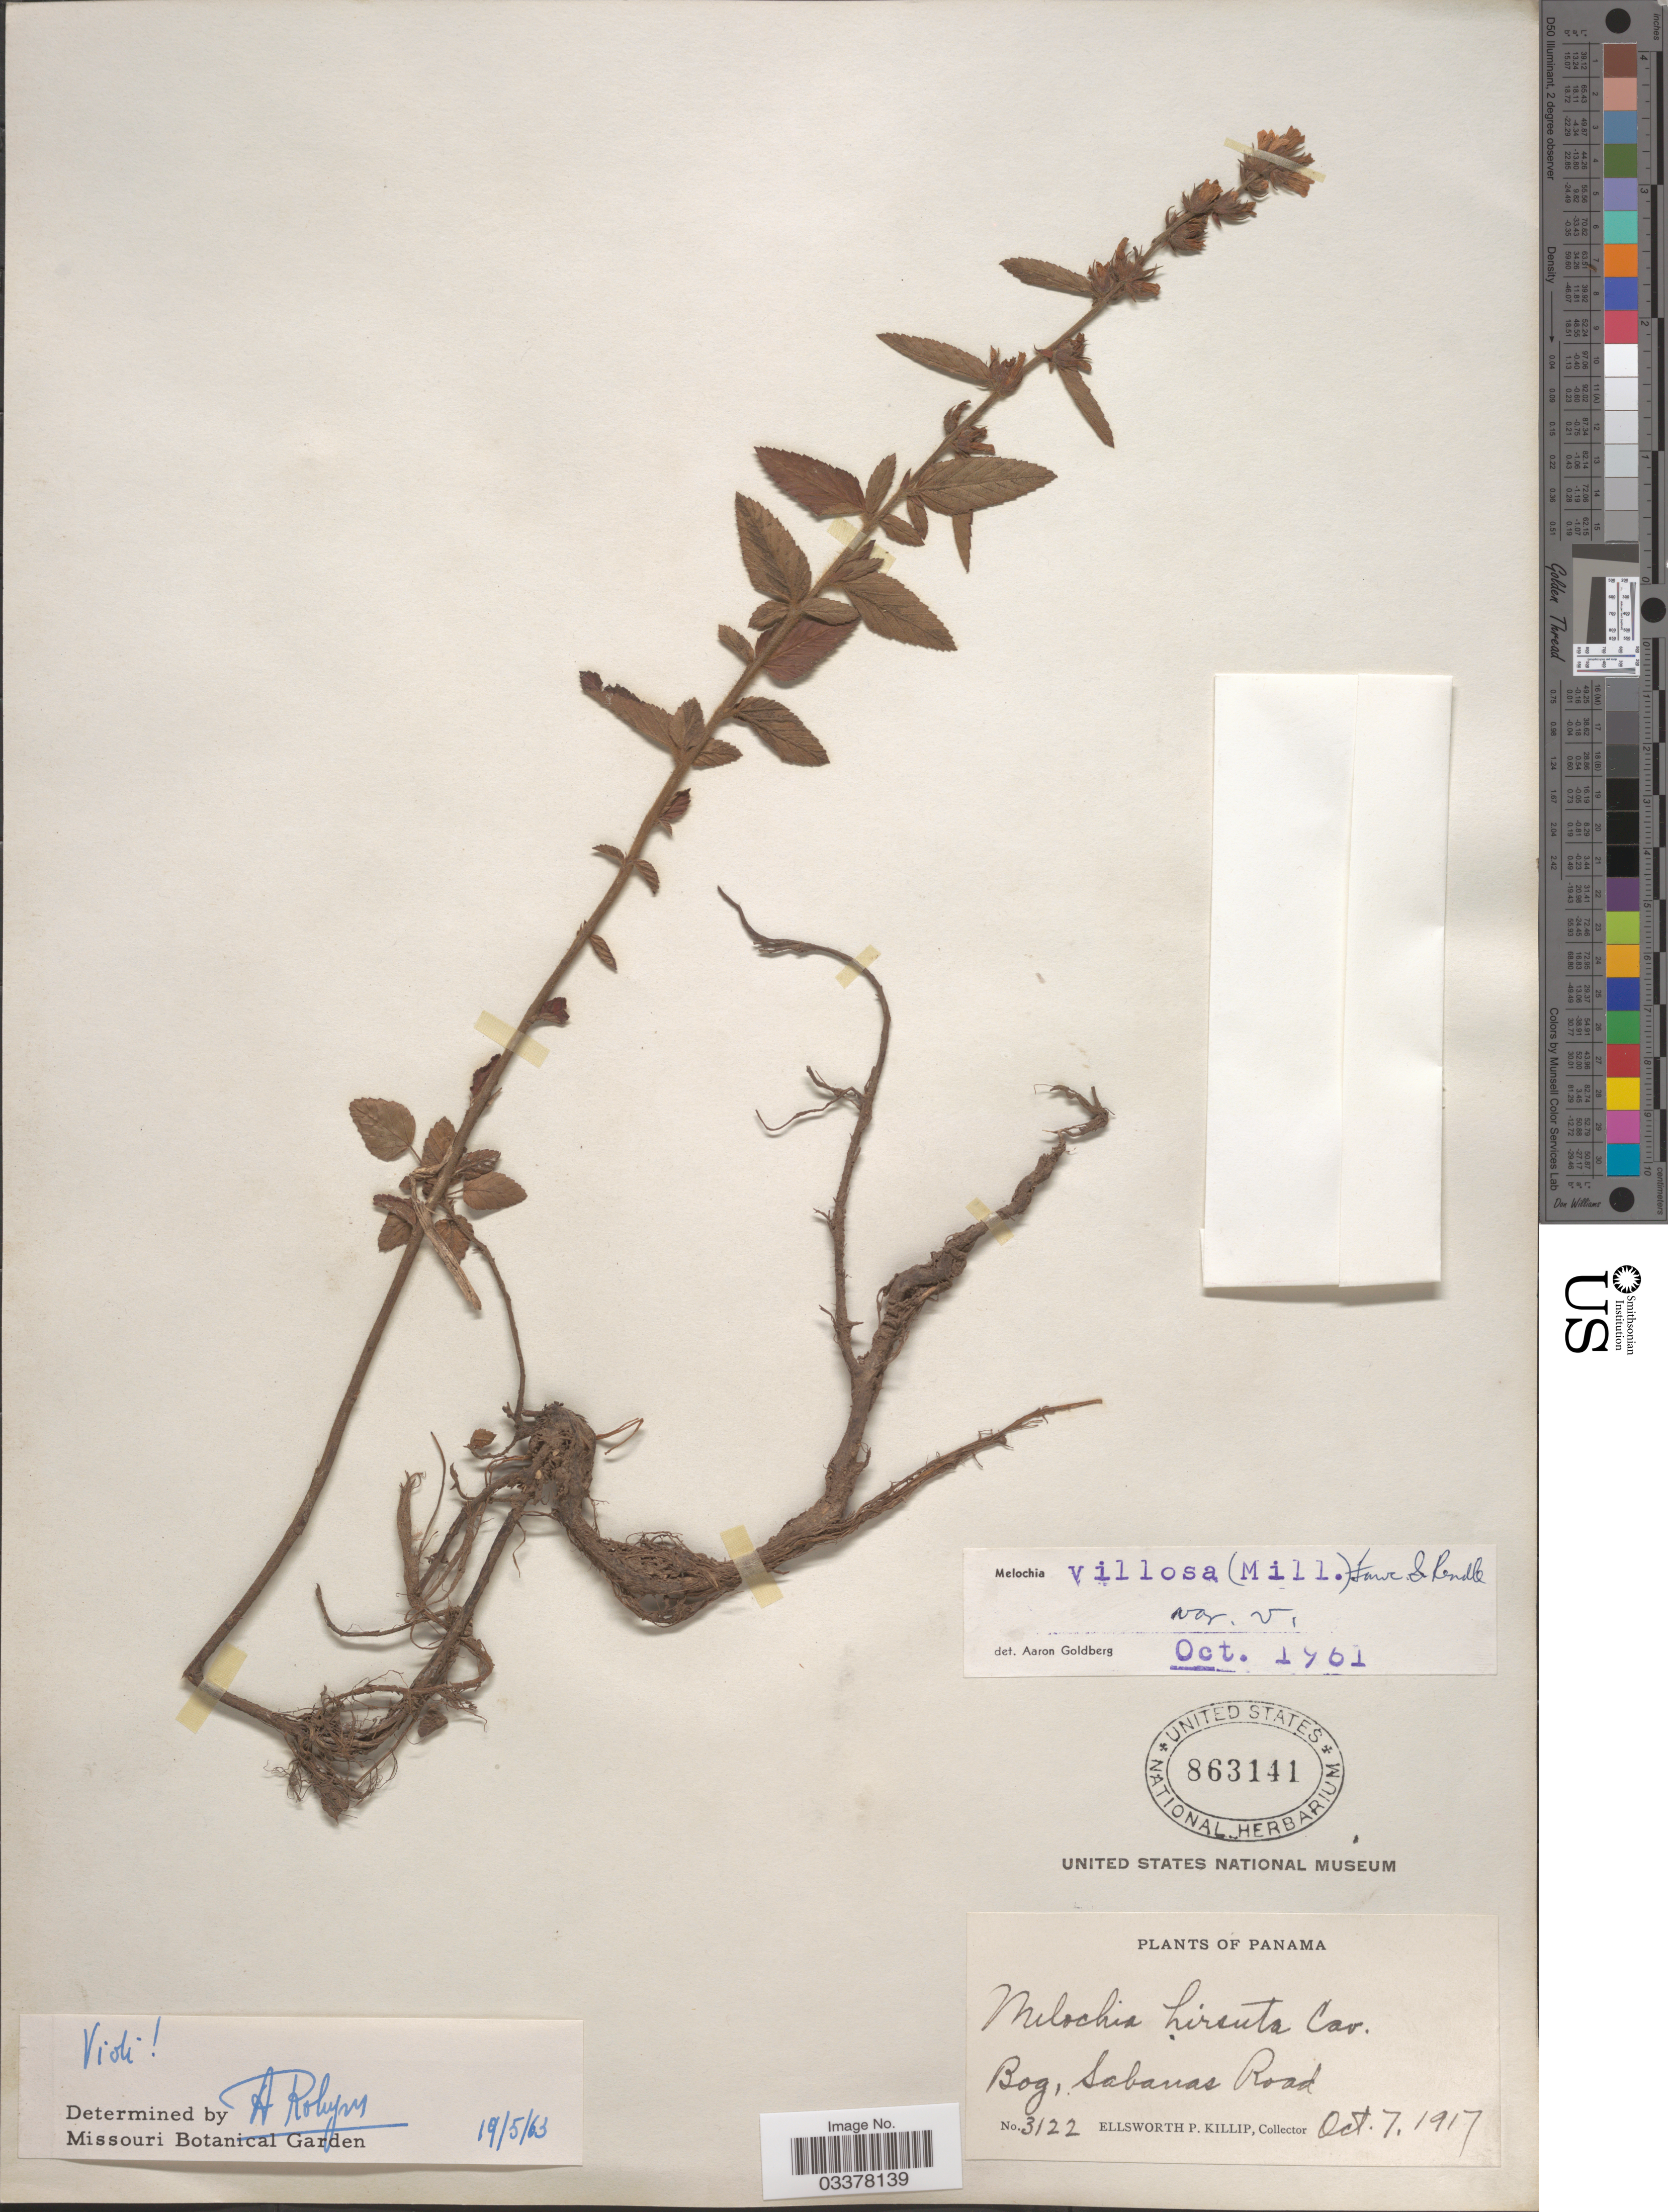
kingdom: Plantae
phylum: Tracheophyta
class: Magnoliopsida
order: Malvales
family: Malvaceae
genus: Melochia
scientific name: Melochia spicata var. spicata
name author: (L.) Fryxell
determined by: Dorr, L. J., (BOT), Smithsonian Institution - National Museum of Natural History (UNITED STATES)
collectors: E. P. Killip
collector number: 3122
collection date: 1917-10-07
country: Panama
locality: Bog, Sabanas Road.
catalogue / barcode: US 863141